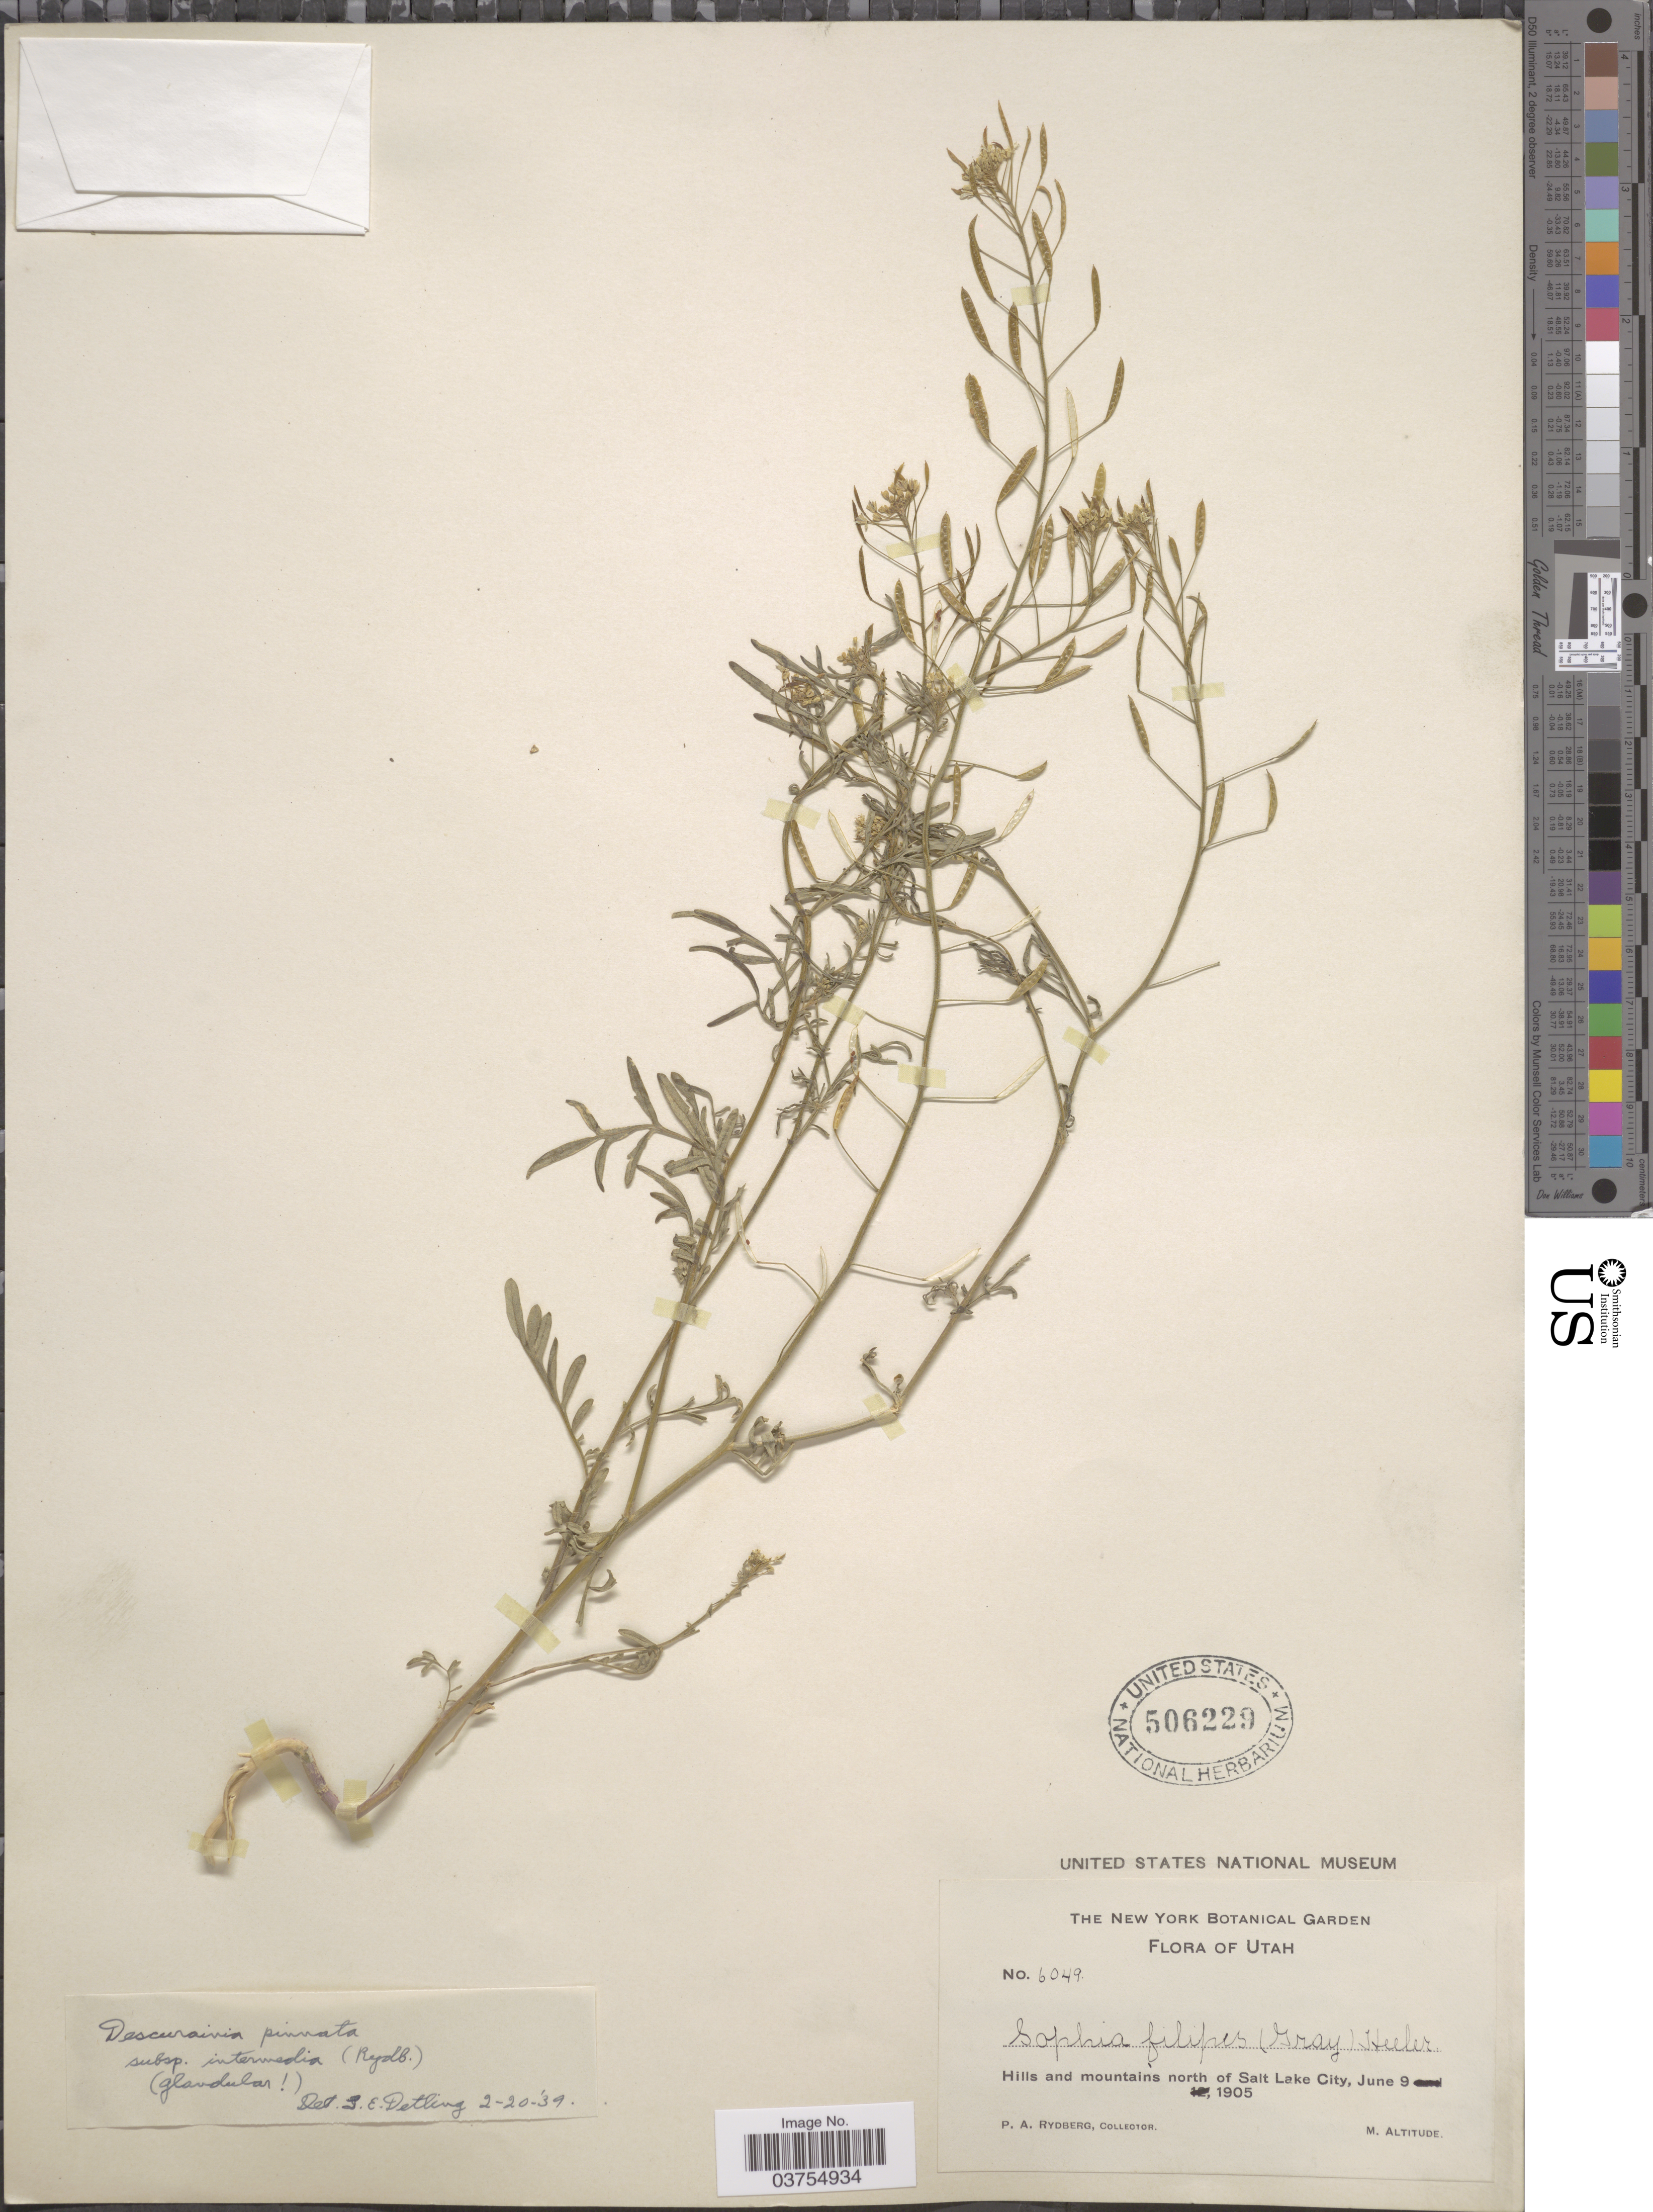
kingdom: Plantae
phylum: Tracheophyta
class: Magnoliopsida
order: Brassicales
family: Brassicaceae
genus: Descurainia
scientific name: Descurainia pinnata subsp. intermedia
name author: (Rydb.) Detling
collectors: P. A. Rydberg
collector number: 6049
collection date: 1905-06-09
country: United States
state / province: Utah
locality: Hills and mountains north of Salt Lake City.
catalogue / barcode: US 506229